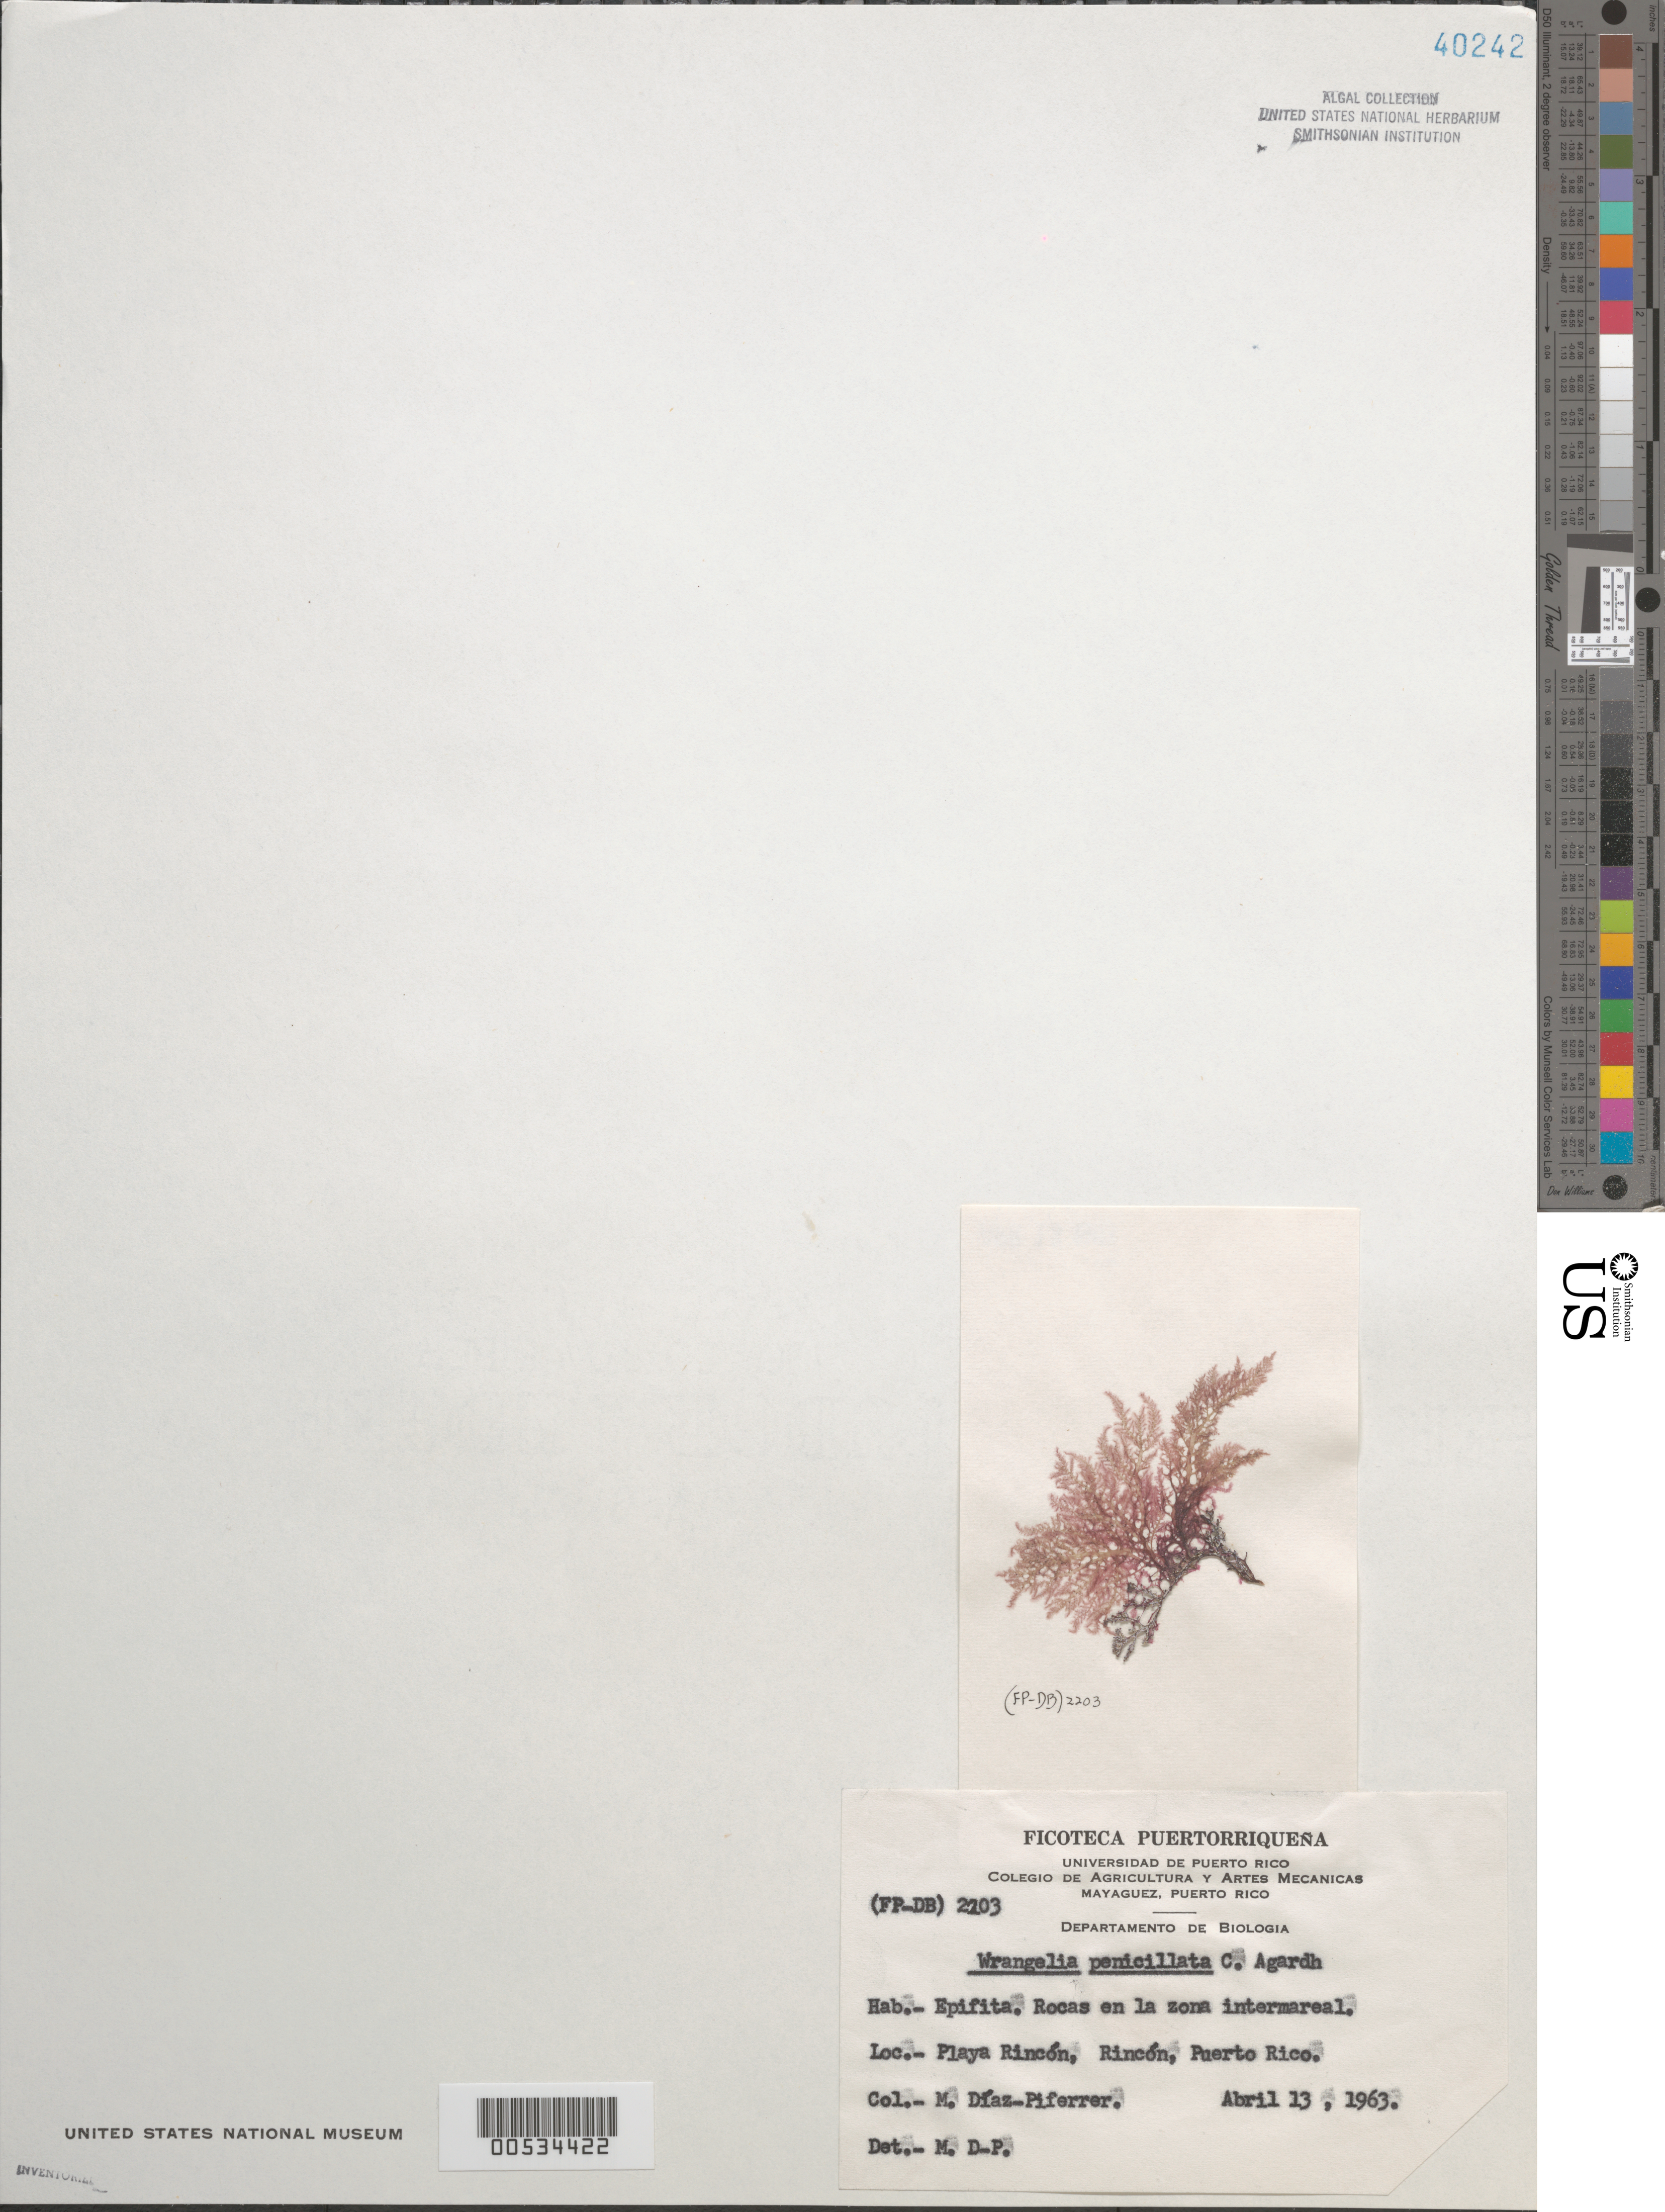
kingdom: Plantae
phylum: Rhodophyta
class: Florideophyceae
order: Ceramiales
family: Wrangeliaceae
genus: Wrangelia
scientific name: Wrangelia penicillata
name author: (C. Agardh) C. Agardh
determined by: Diaz-Piferrer, M.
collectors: M. Diaz-Piferrer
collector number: (fp-db) 2203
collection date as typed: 13 Apr 1963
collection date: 1963-04-13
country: Puerto Rico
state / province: Rincon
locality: Playa Rincon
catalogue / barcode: US 40242